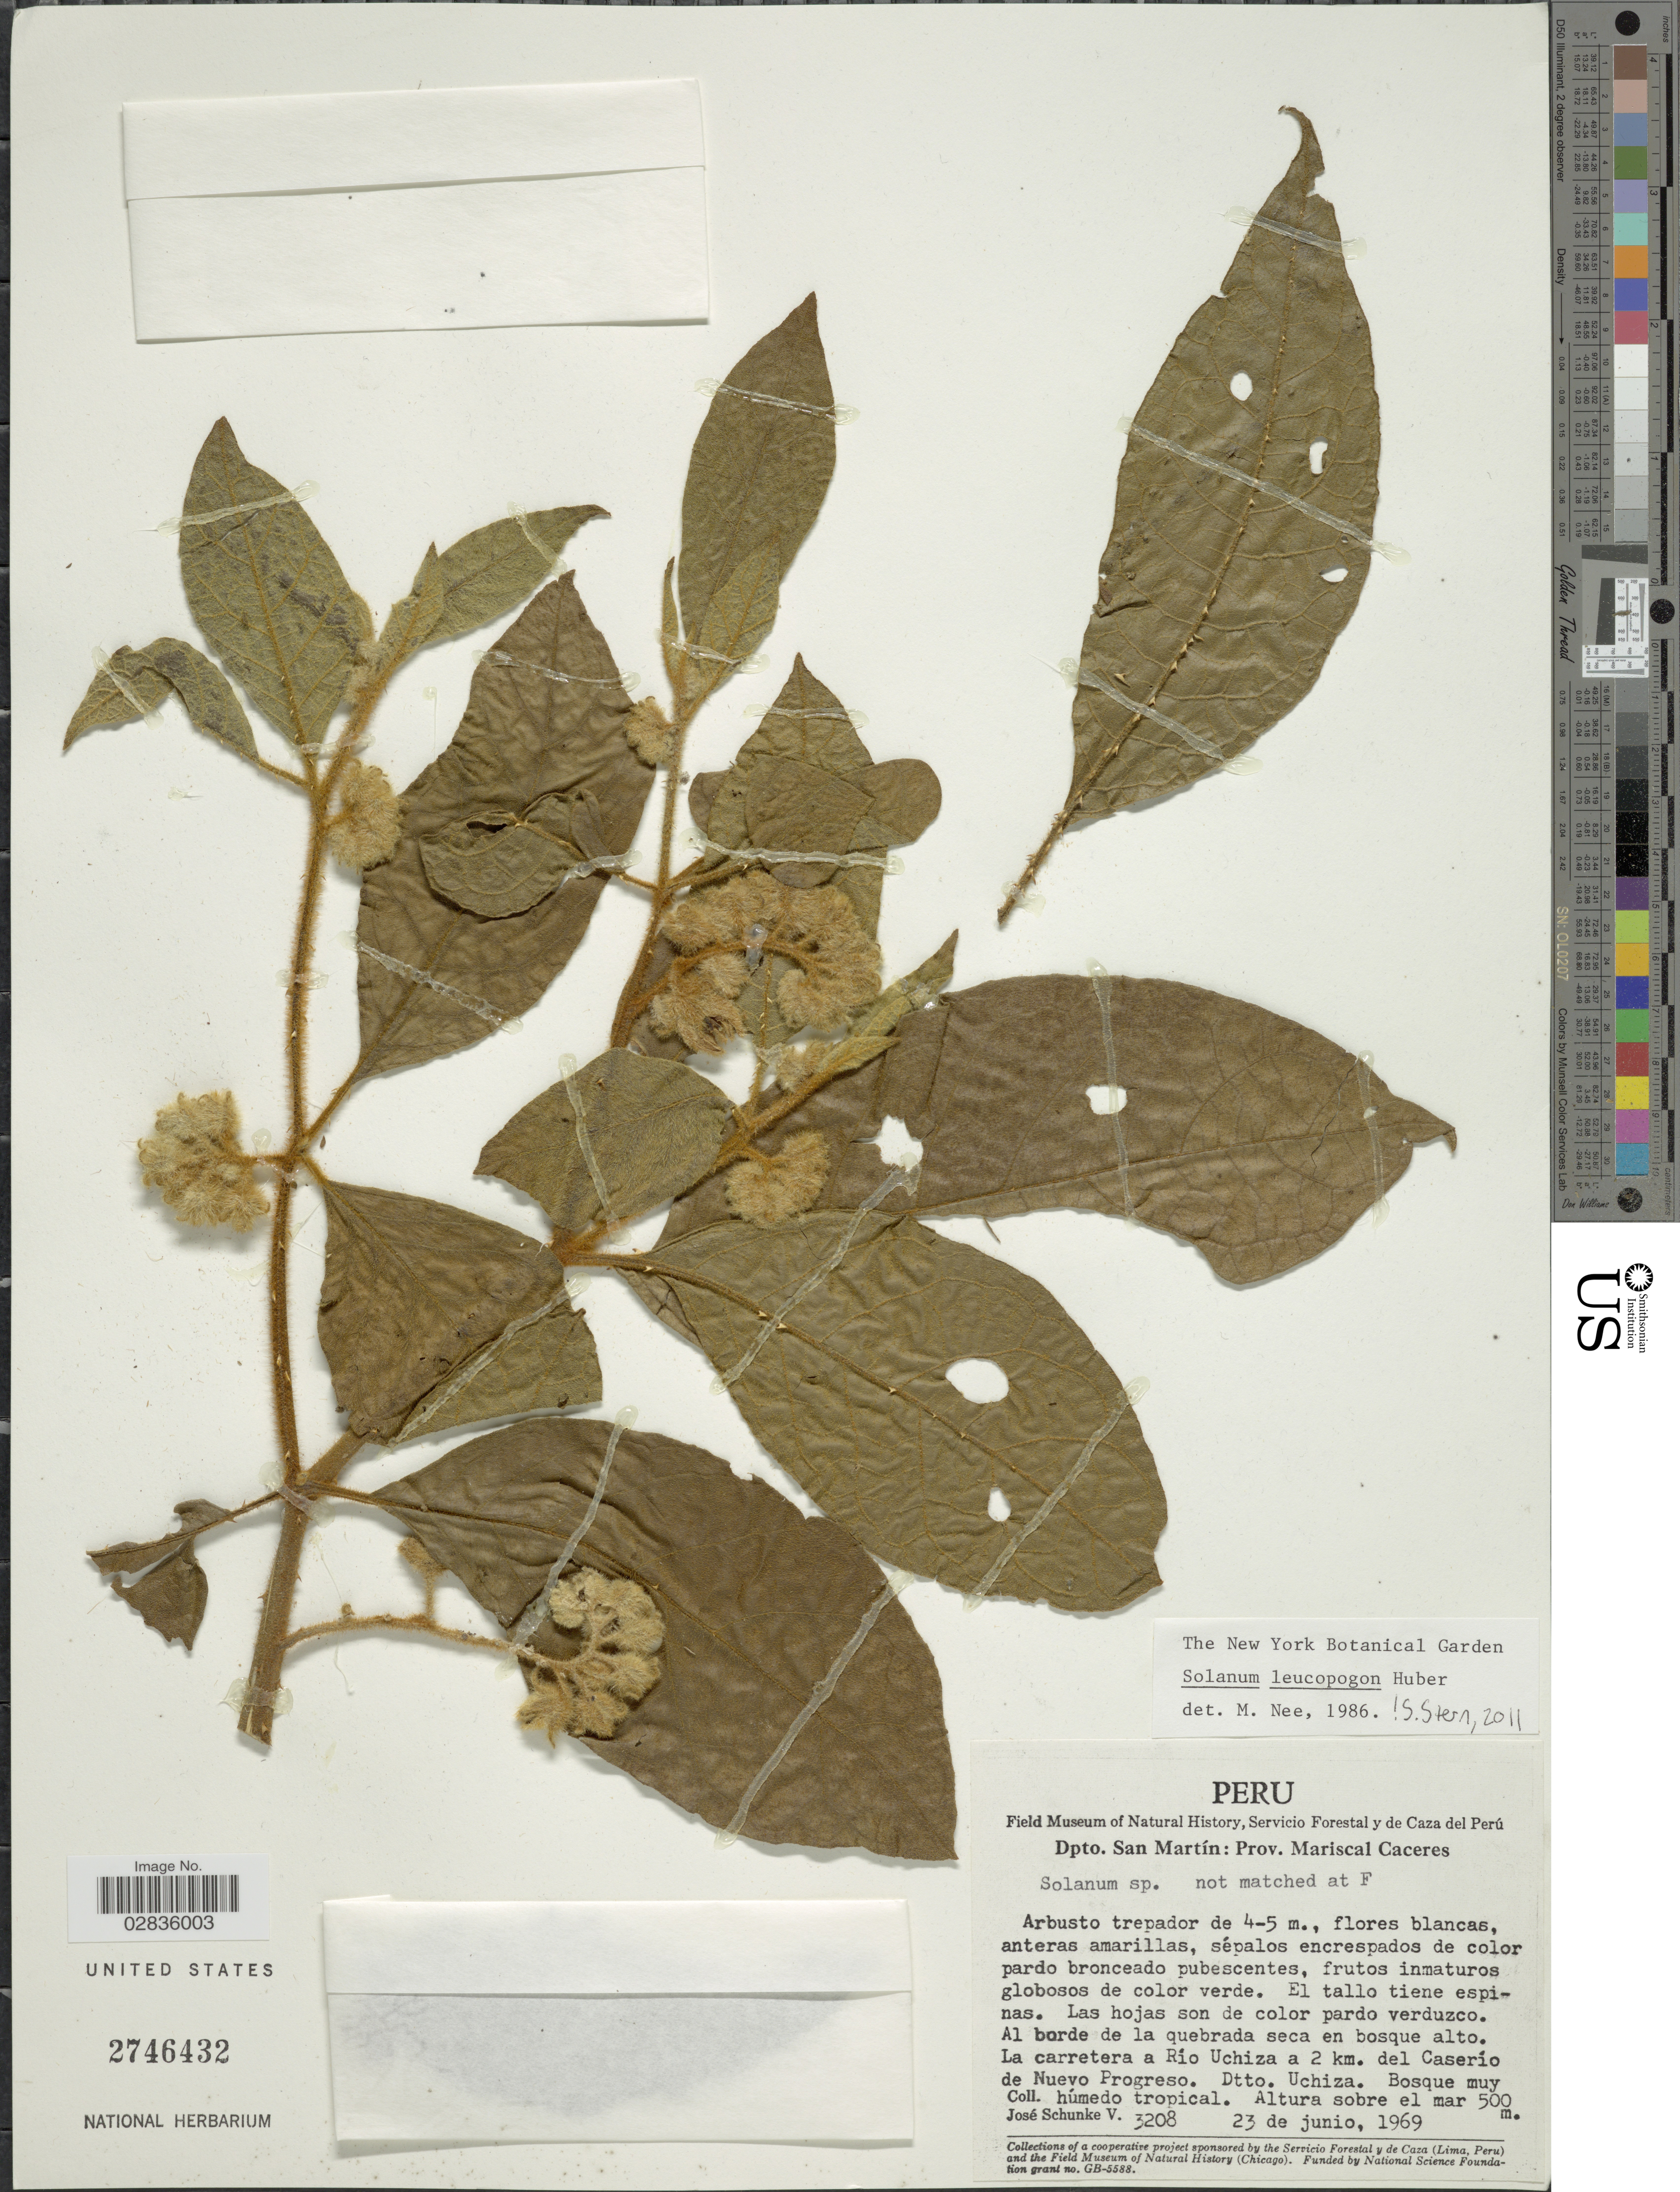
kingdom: Plantae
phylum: Tracheophyta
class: Magnoliopsida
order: Solanales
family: Solanaceae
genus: Solanum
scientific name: Solanum leucopogon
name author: Huber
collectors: J. Schunke Vigo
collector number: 3208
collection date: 1969-06-23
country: Peru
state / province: San Martín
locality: Dpto. San Martín: Prov. Mariscal Caceres. La carretera a Río Uchiza a 2 km. del Caserío de Nuevo Progreso. Dtto. Uchiza.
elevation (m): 500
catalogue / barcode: US 2746432